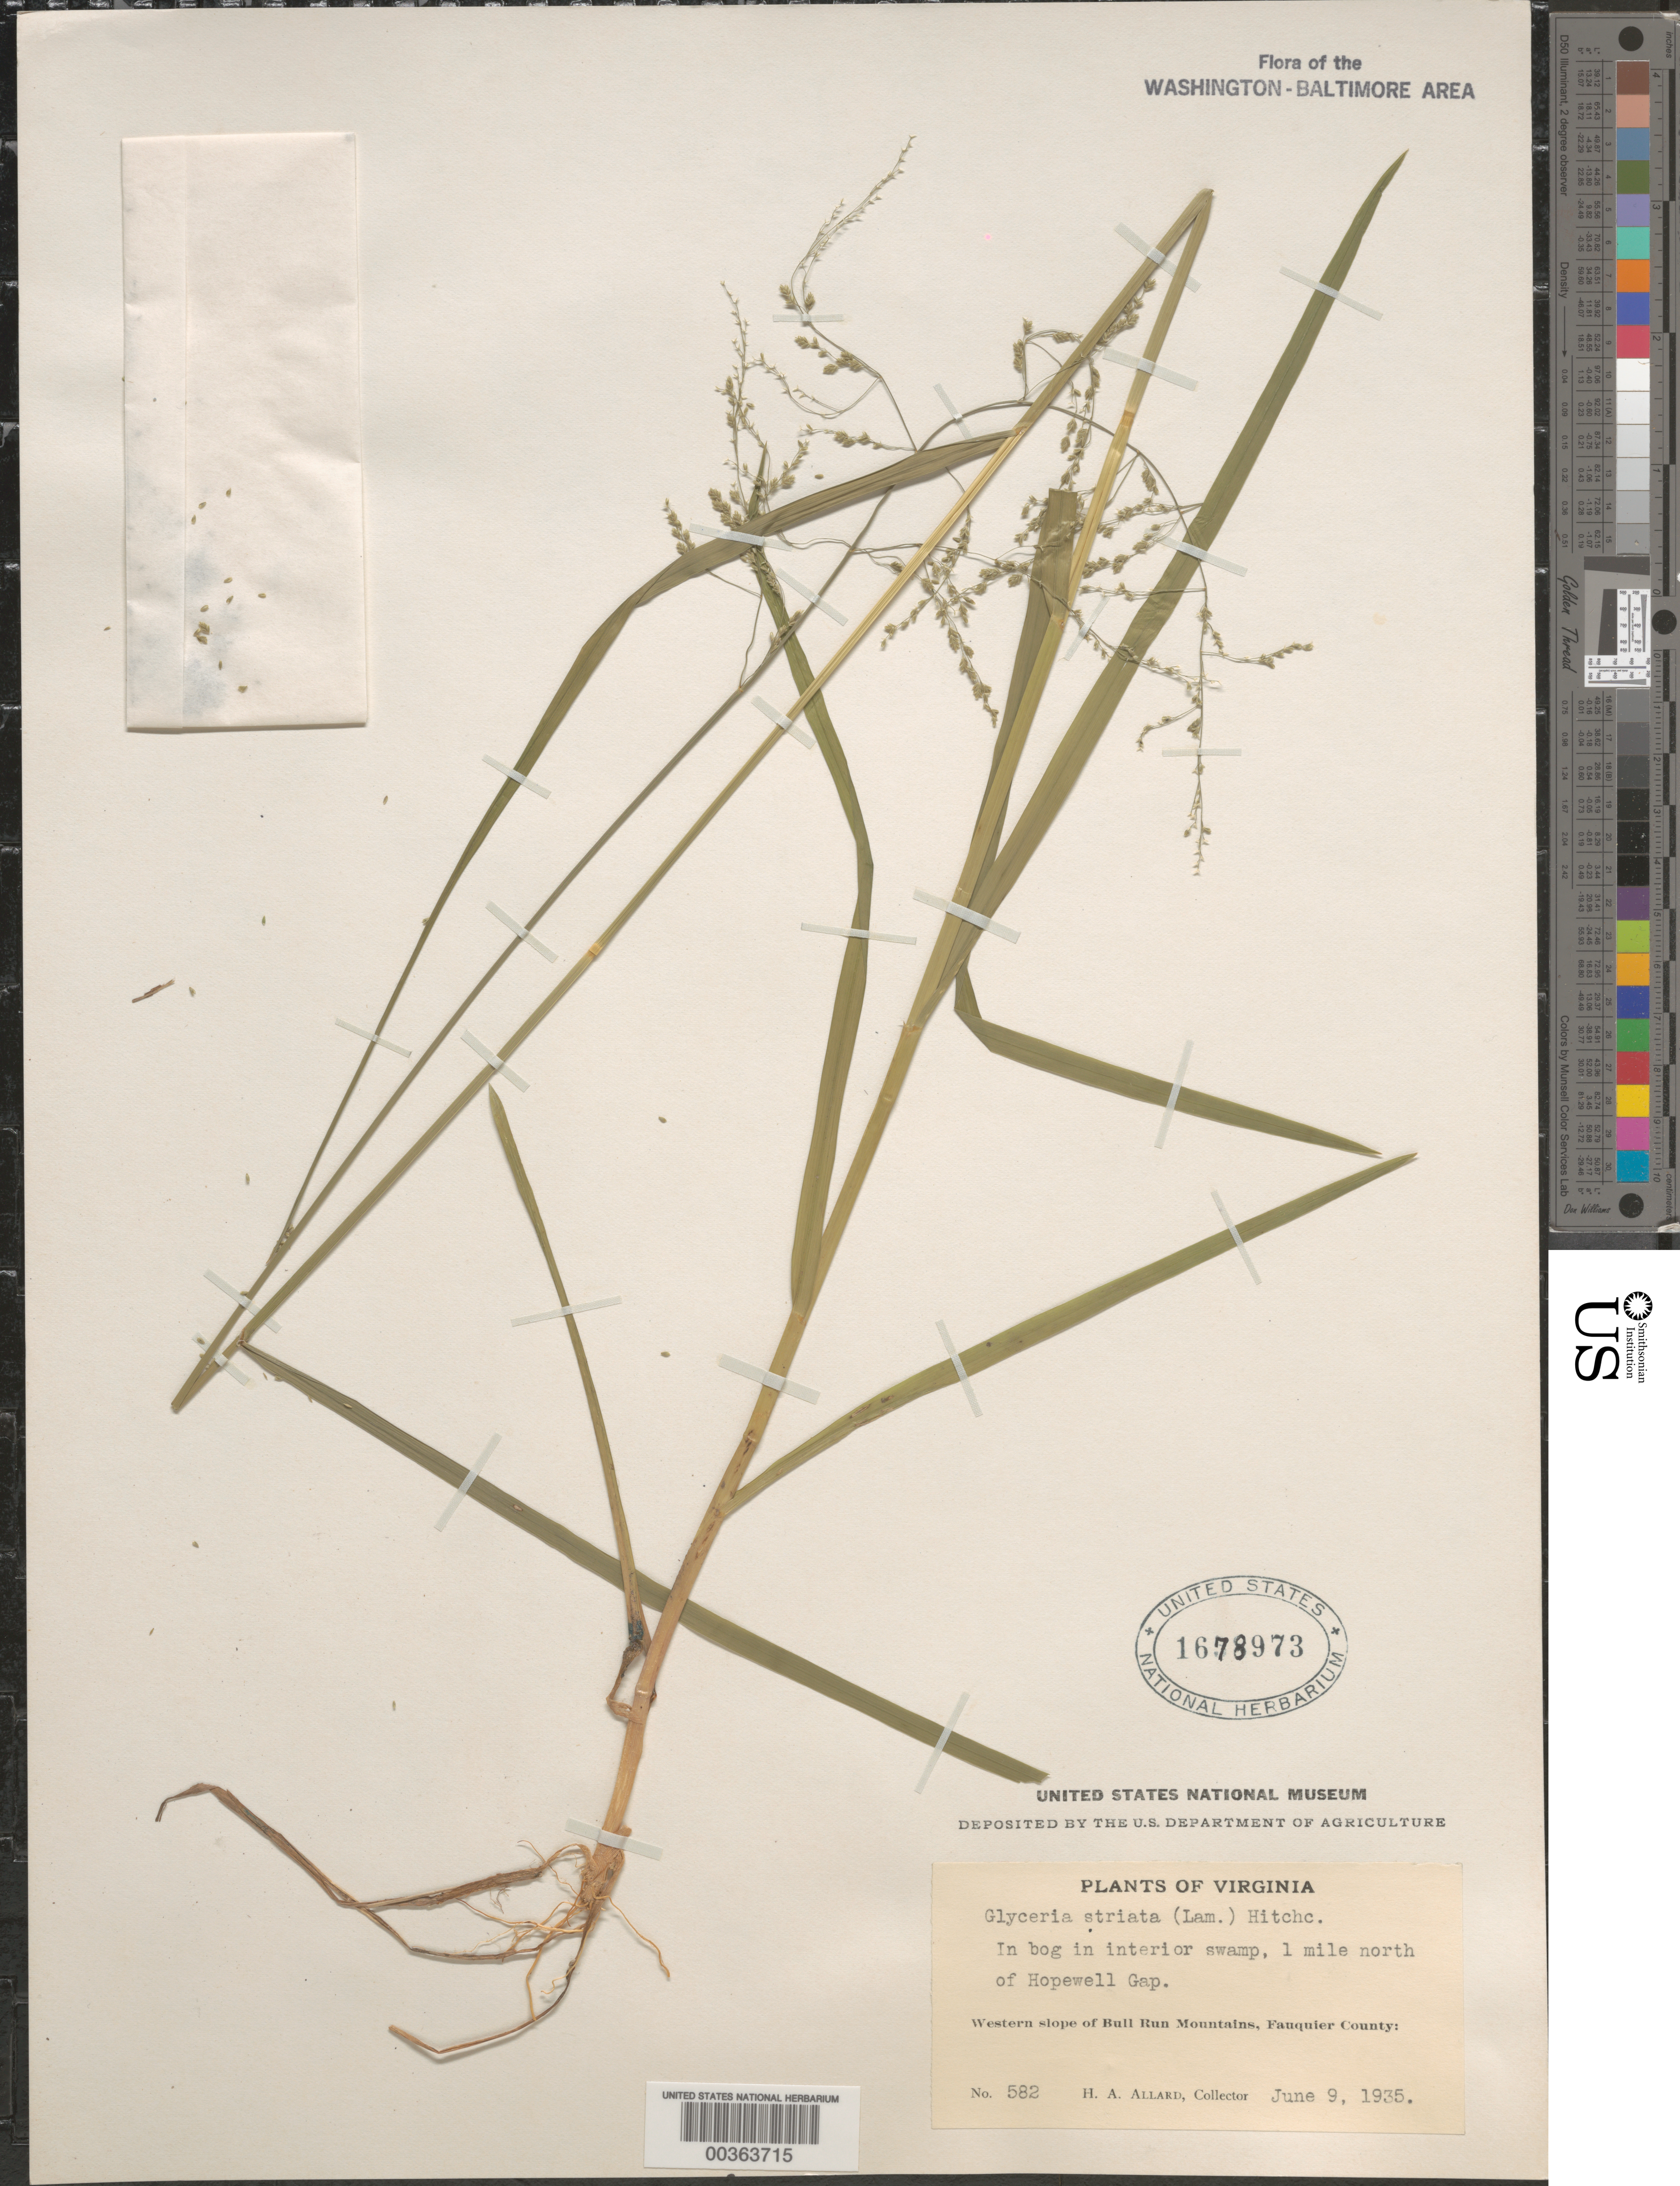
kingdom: Plantae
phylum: Tracheophyta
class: Liliopsida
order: Poales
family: Poaceae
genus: Glyceria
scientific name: Glyceria striata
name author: (Lam.) Hitchc.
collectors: H. A. Allard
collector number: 582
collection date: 1935-06-09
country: United States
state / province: Virginia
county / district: Fauquier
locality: In bog in interior swamp, 1 mile north of Hopewell Gap. Western slope of Bull Run Mountains, Fauquier County.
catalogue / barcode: US 1678973